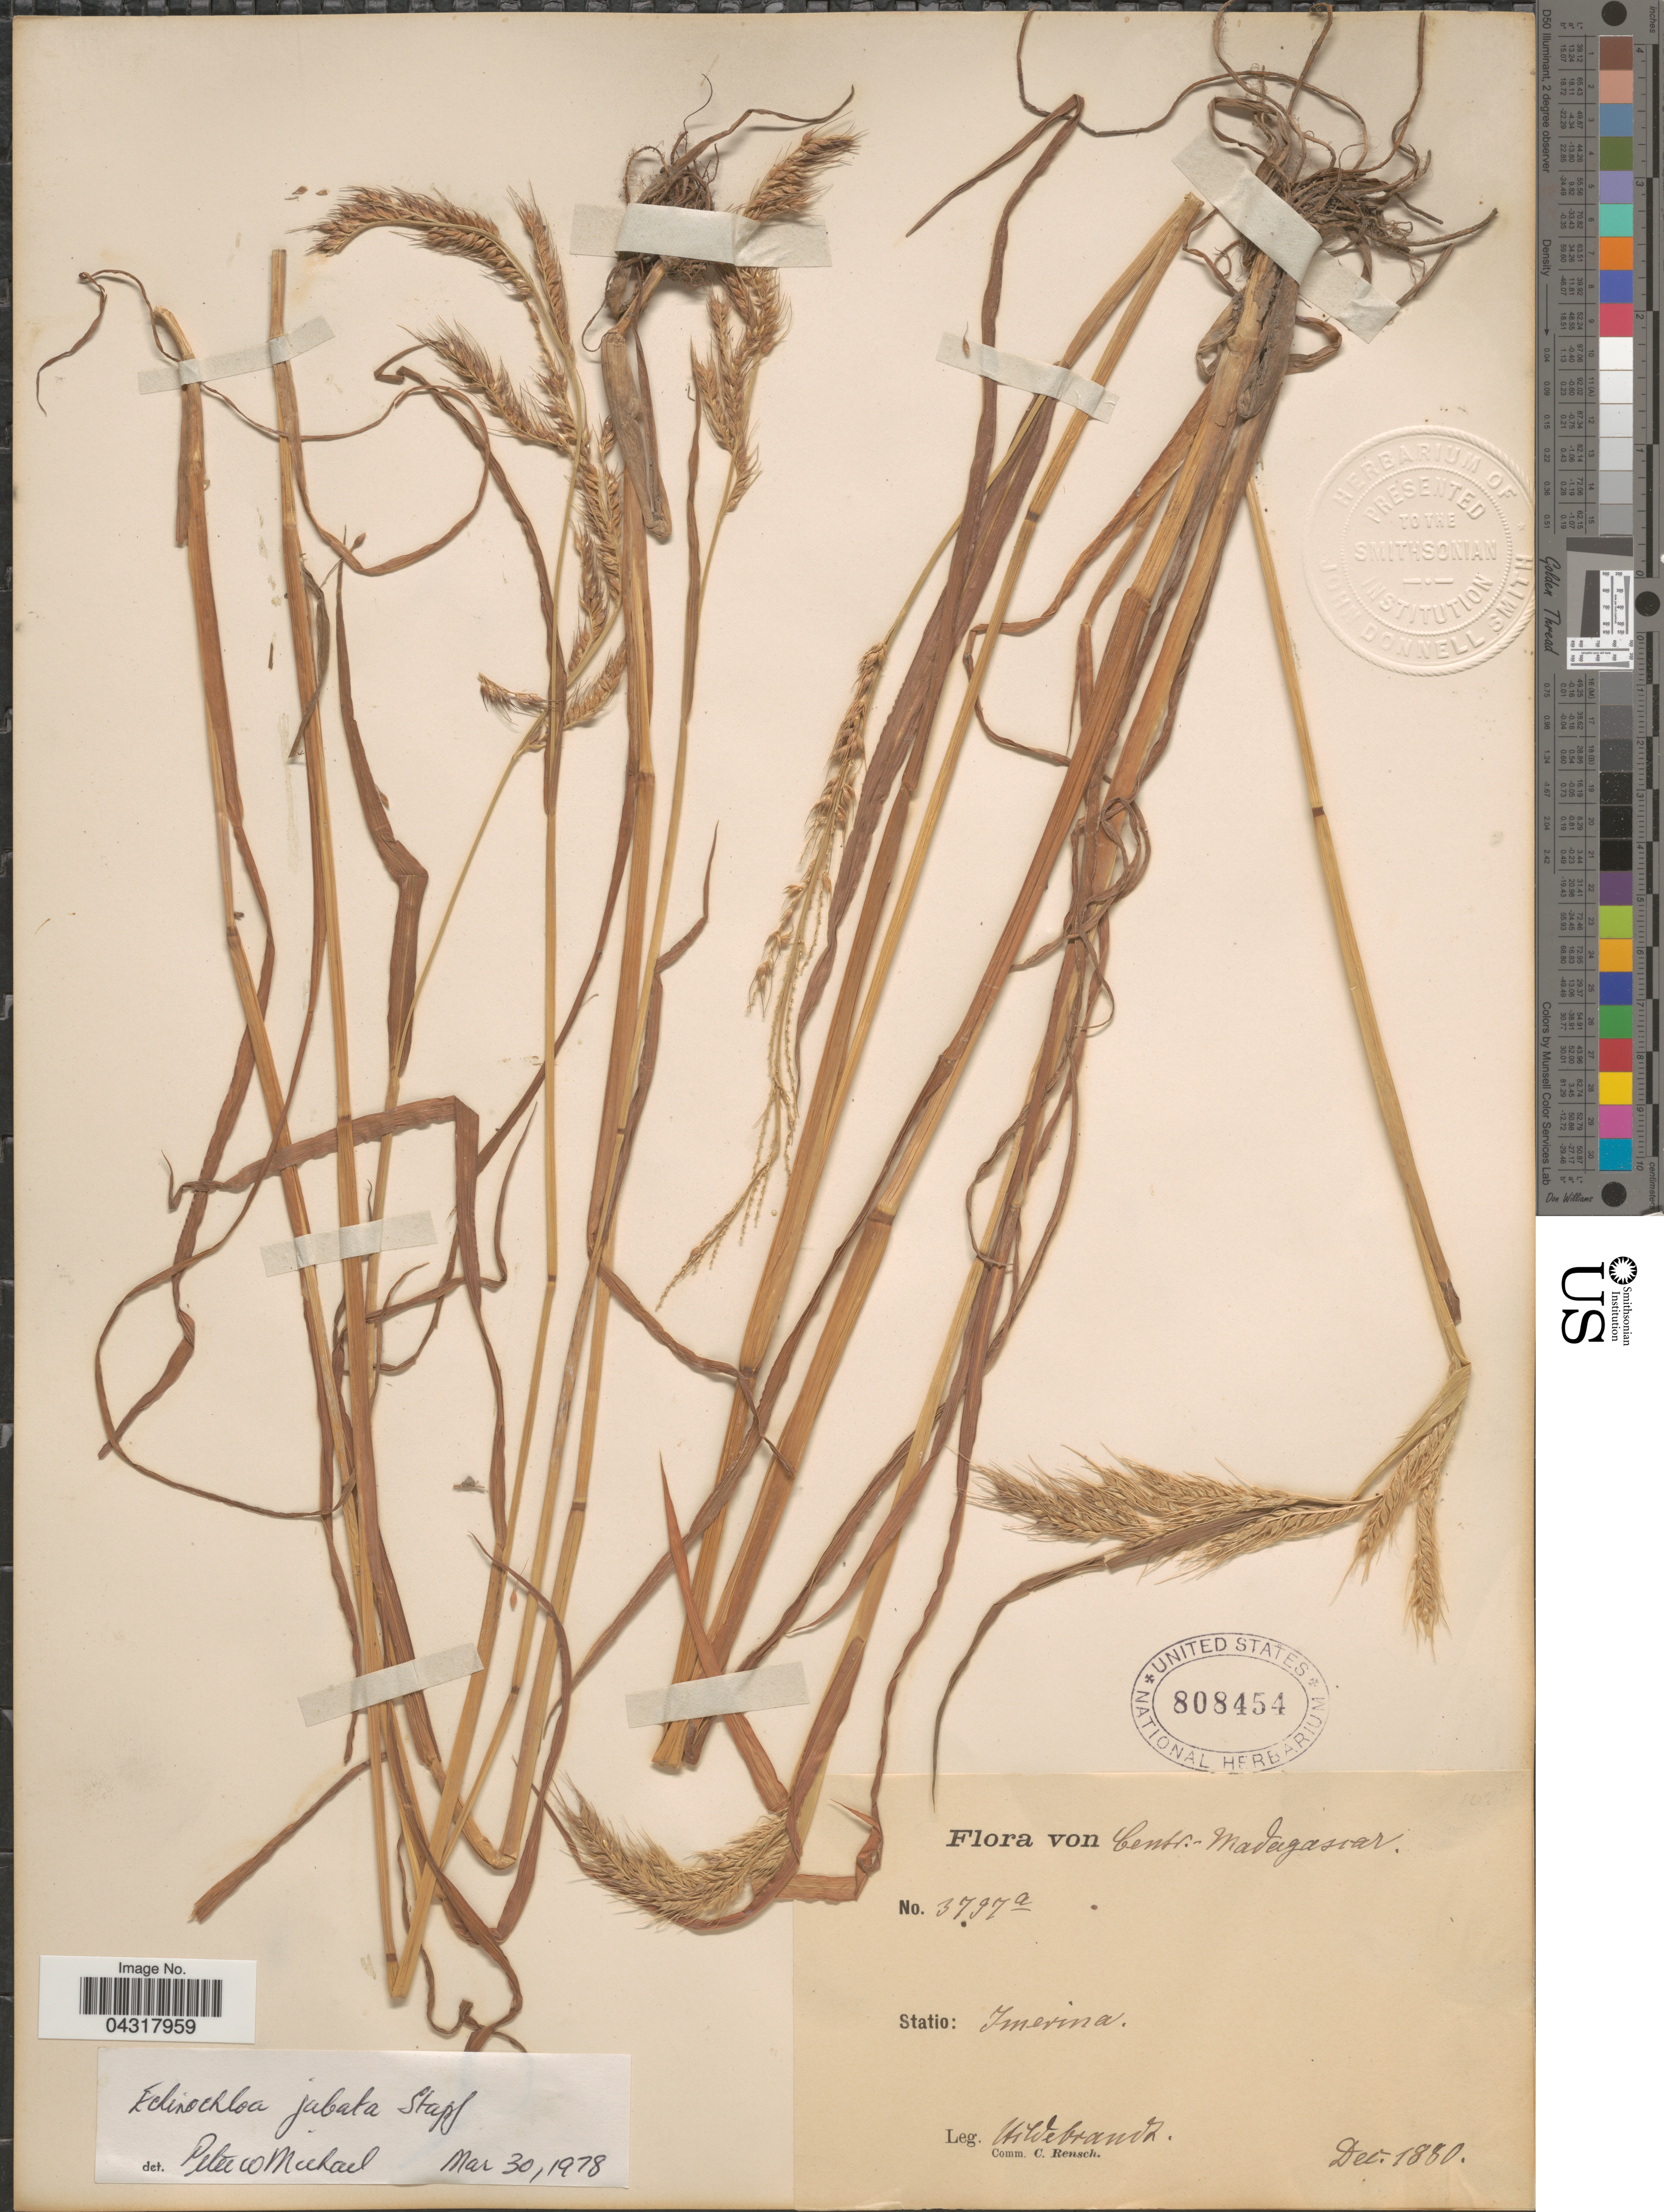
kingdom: Plantae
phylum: Tracheophyta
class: Liliopsida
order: Poales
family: Poaceae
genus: Echinochloa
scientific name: Echinochloa jubata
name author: Stapf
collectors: J. Hildebrandt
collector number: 3797a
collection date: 1880-12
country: Madagascar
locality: Centr. - Madagascar. Statio: Imerina.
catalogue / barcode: US 808454